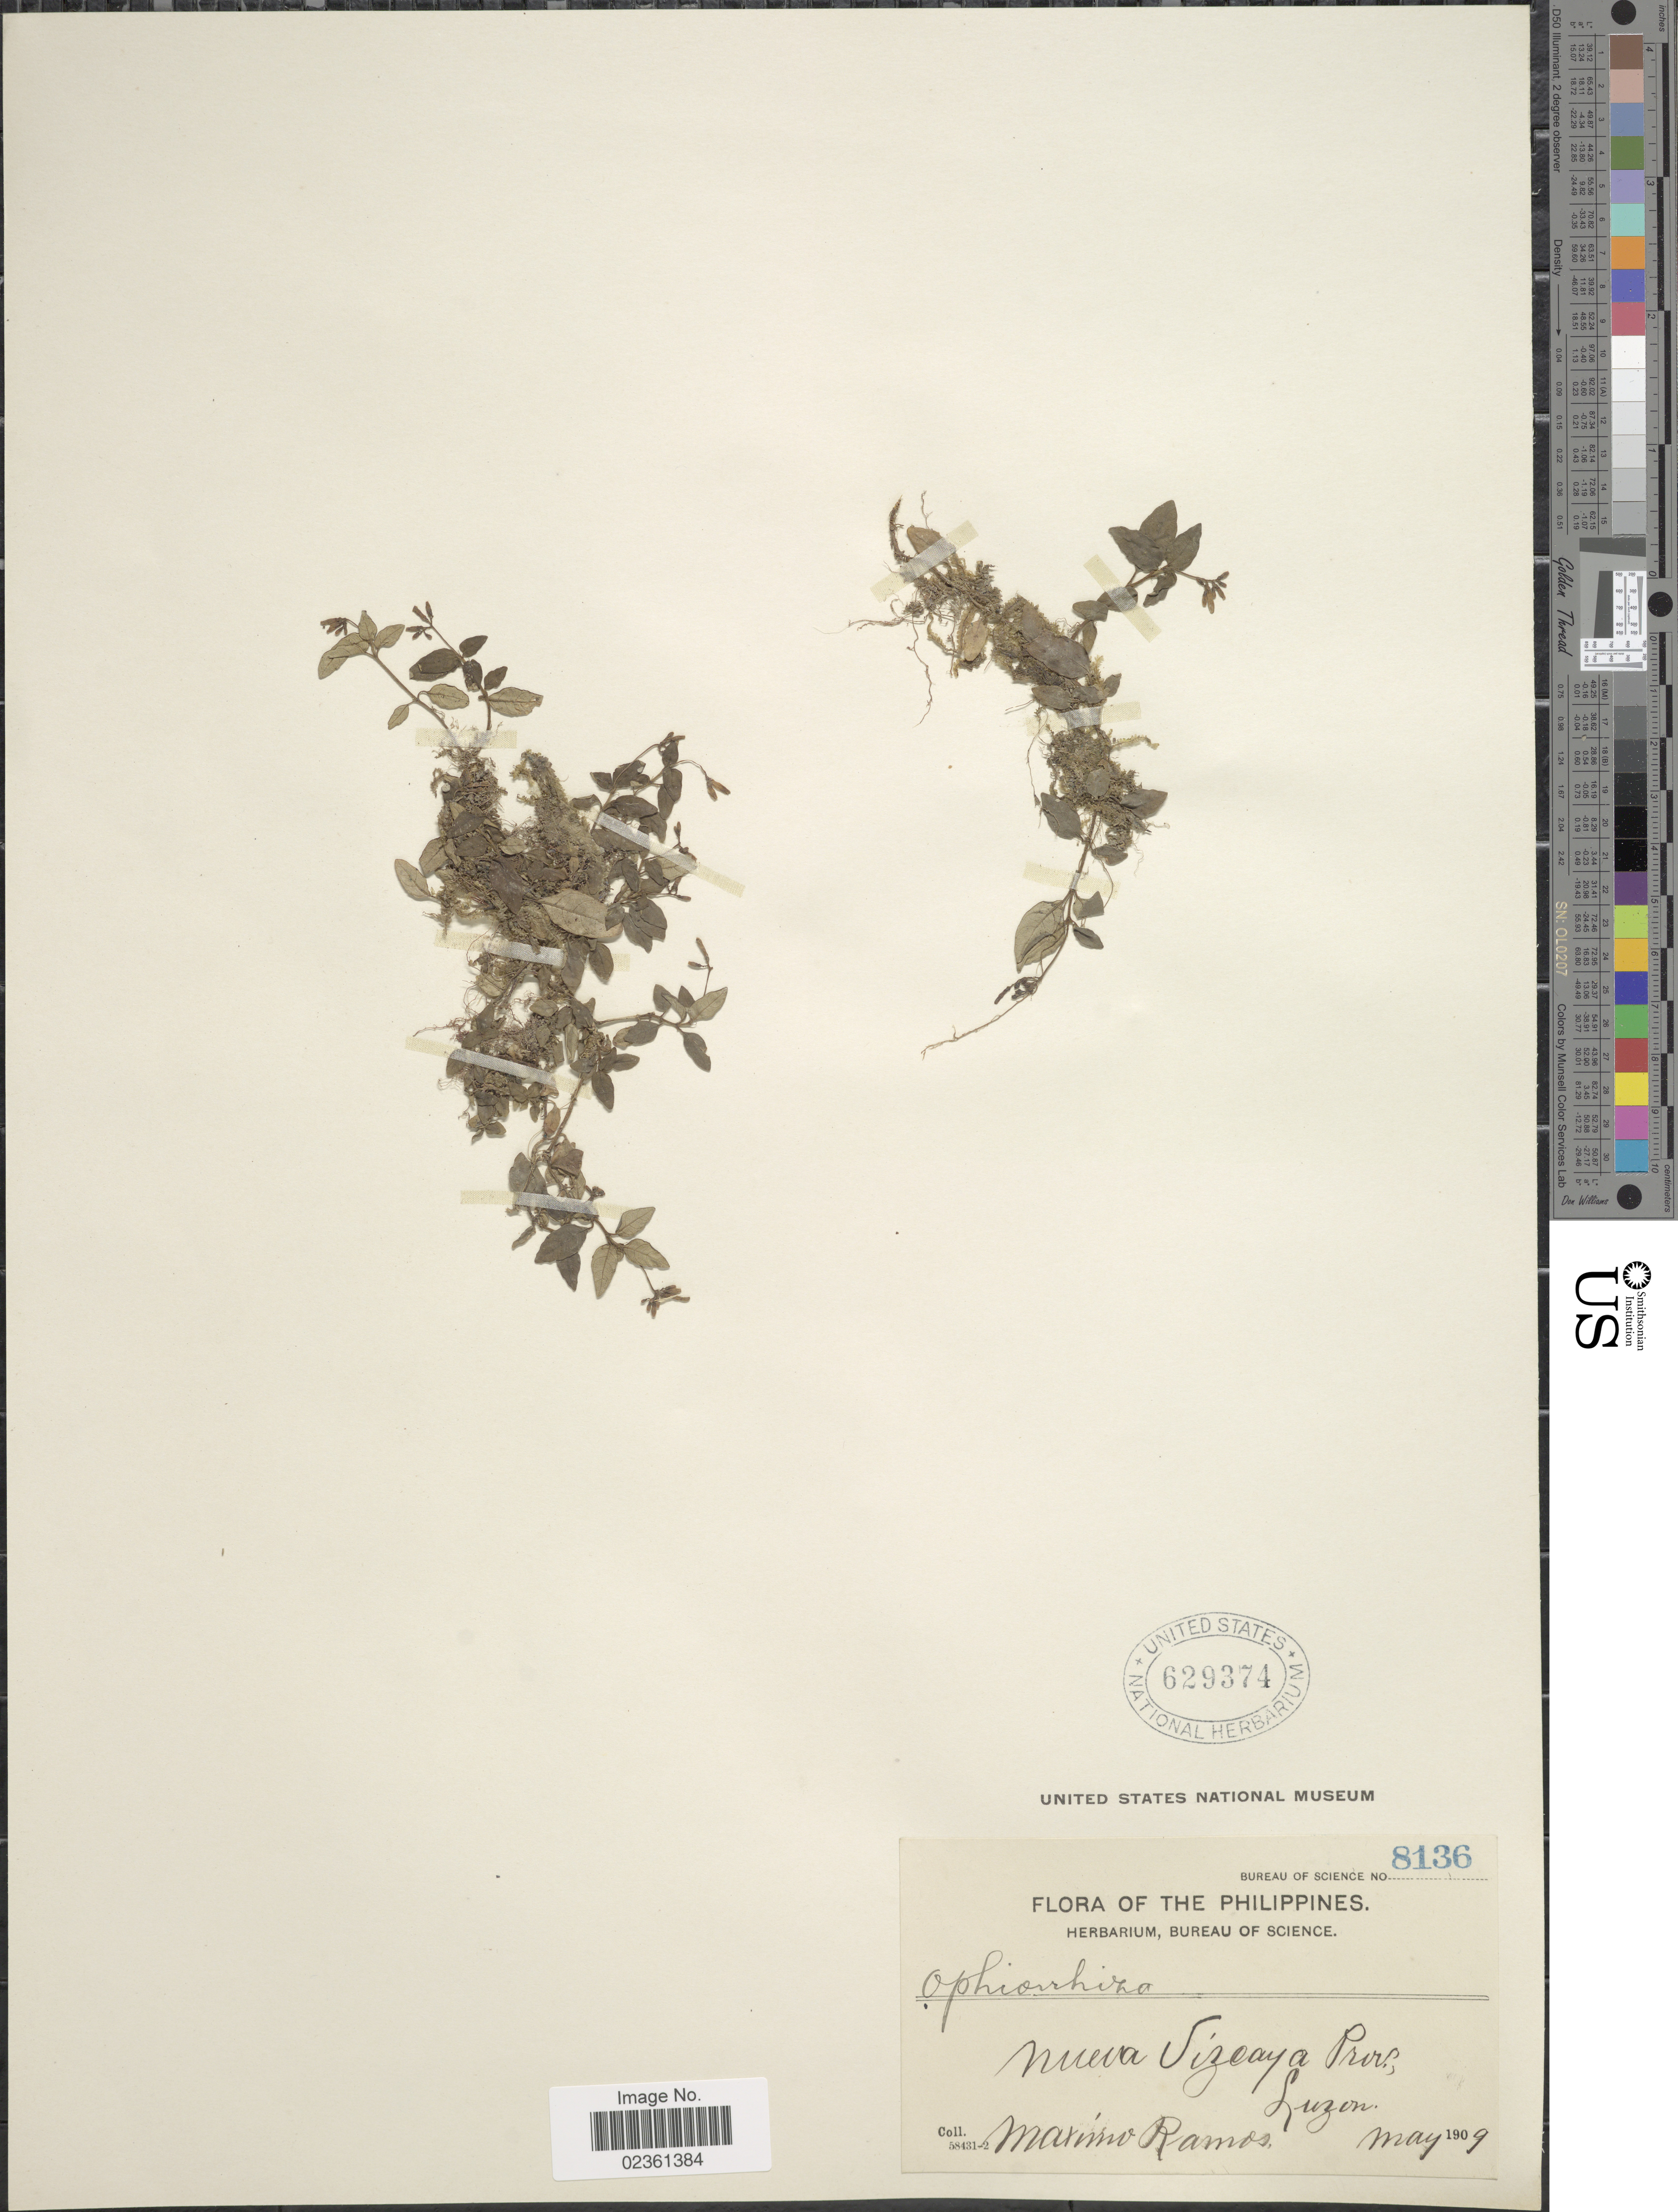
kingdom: Plantae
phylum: Tracheophyta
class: Magnoliopsida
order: Gentianales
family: Rubiaceae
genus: Ophiorrhiza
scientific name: Ophiorrhiza oblongifolia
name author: DC.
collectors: M. Ramos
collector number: Bureau of Science 8136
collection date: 1909-05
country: Philippines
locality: Nueva Viscaya Prov., Luzon.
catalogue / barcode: US 629374